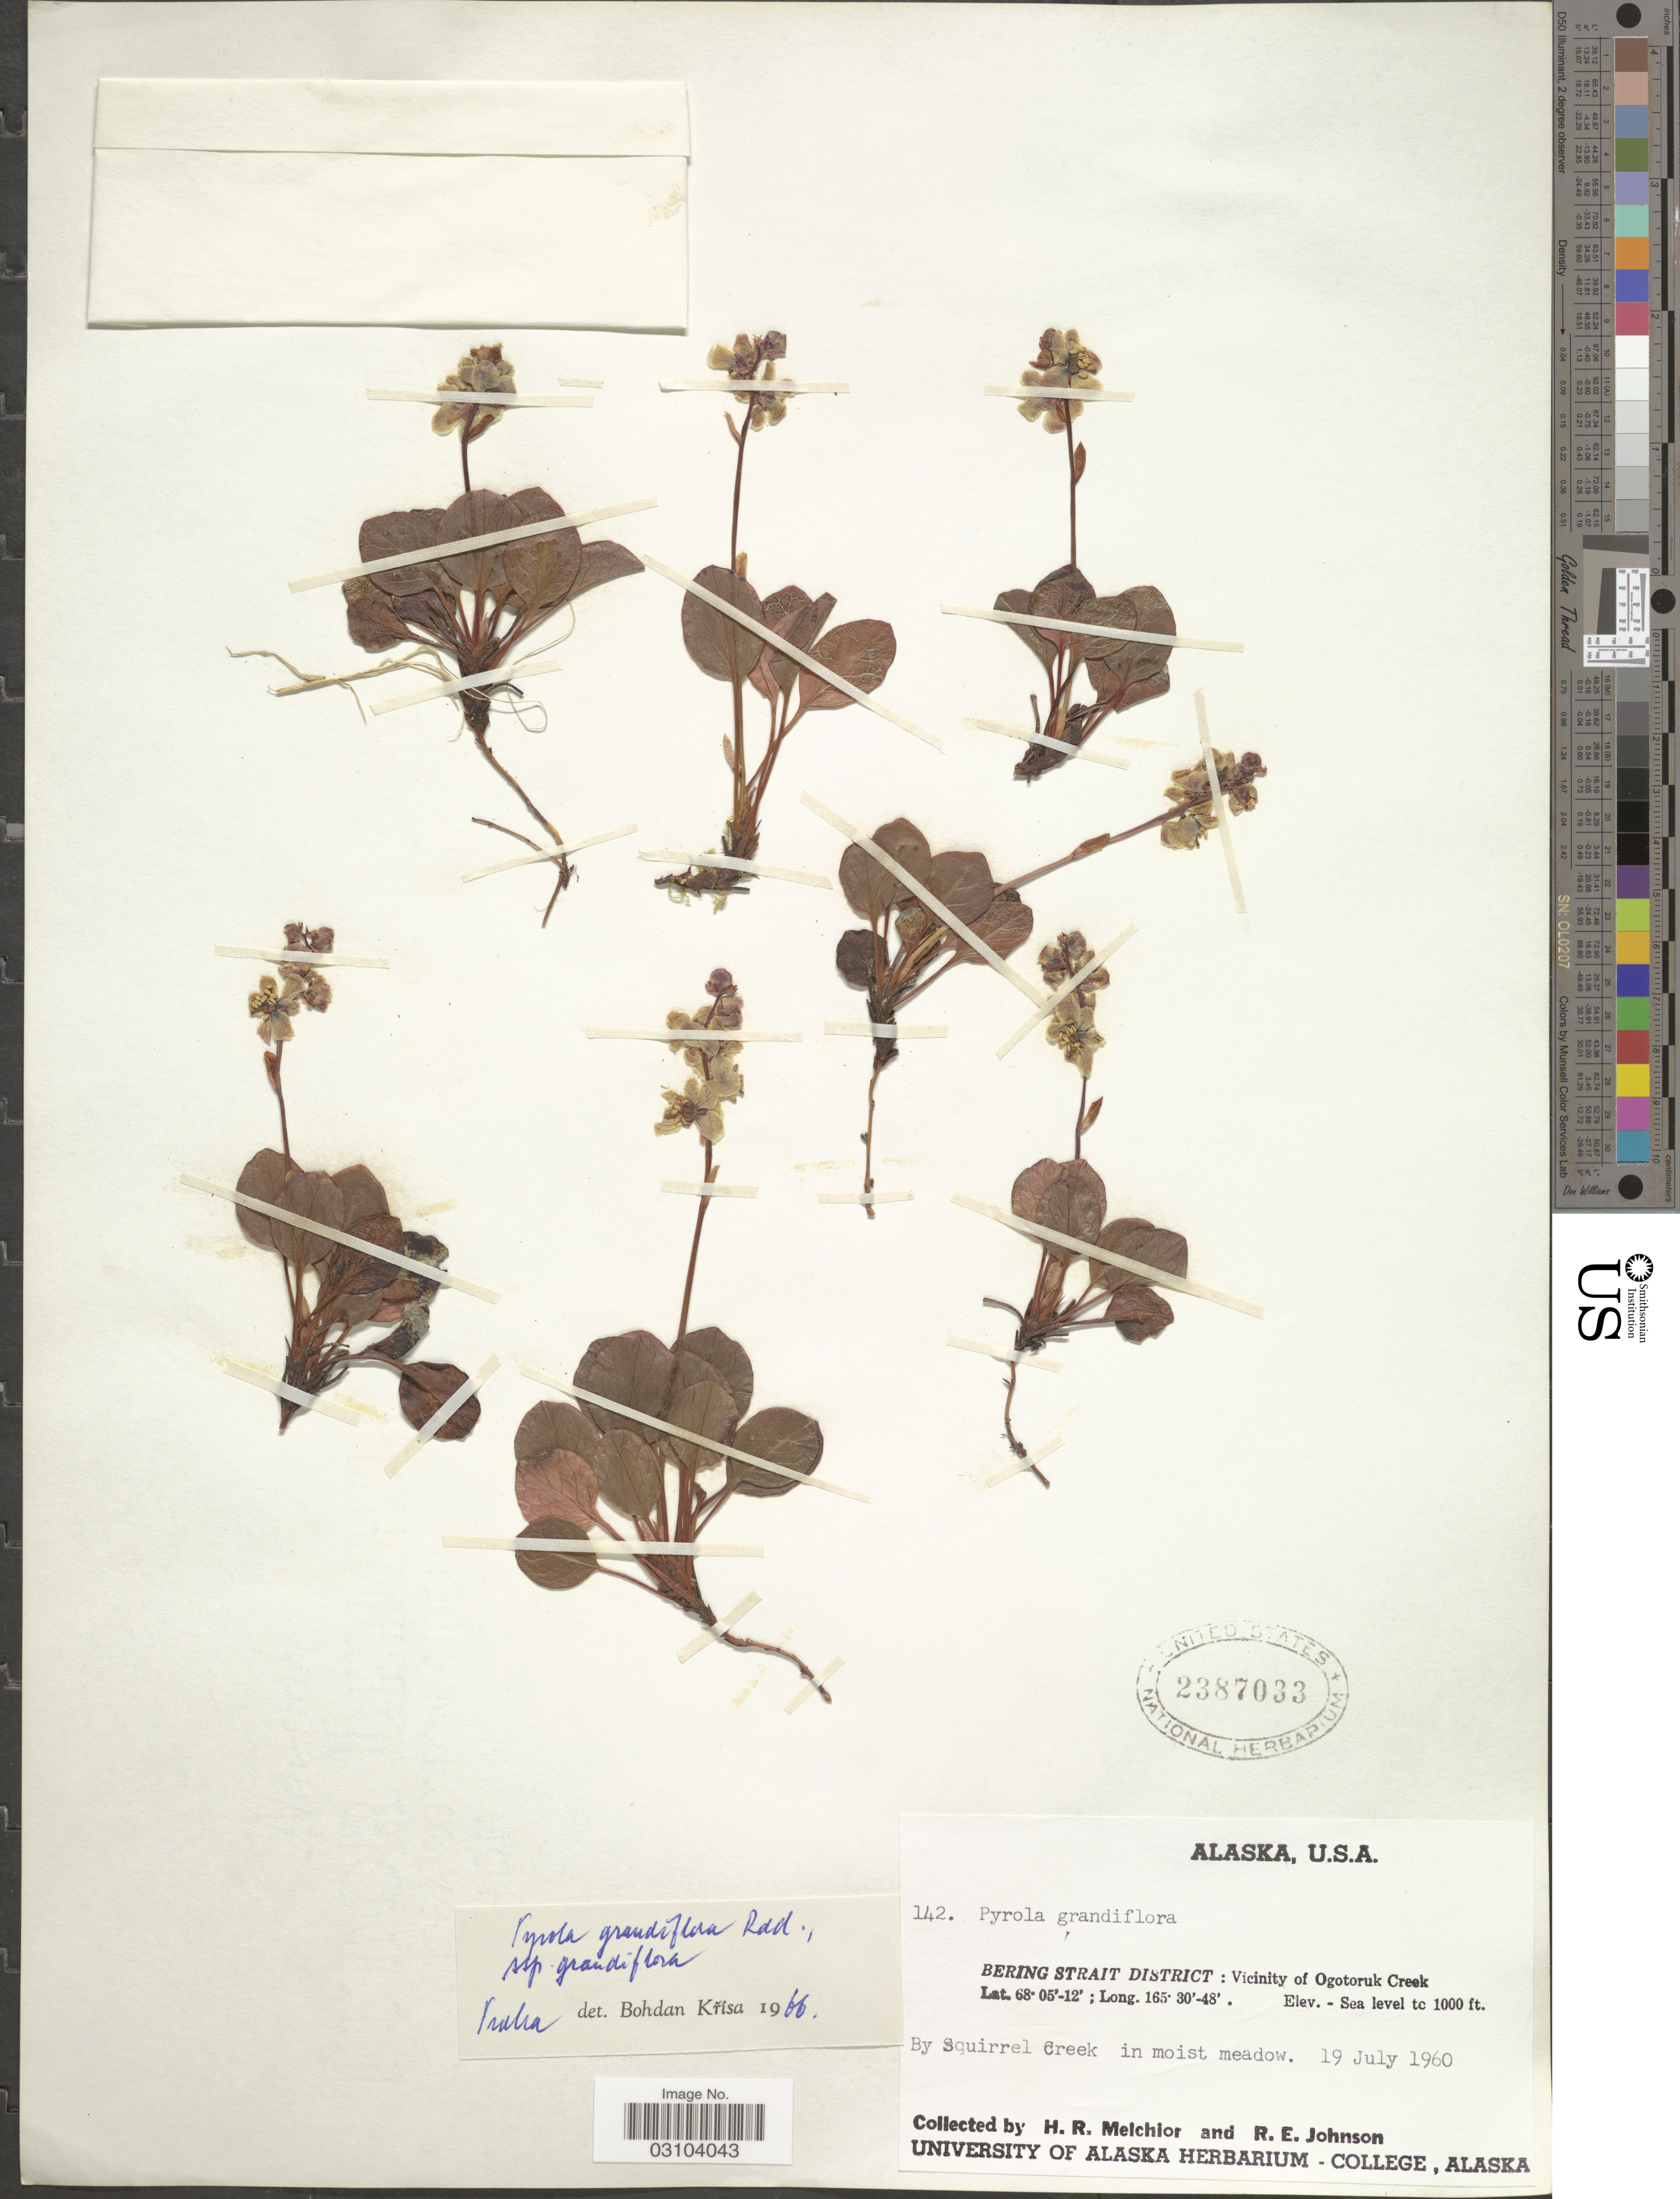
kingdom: Plantae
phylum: Tracheophyta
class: Magnoliopsida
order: Ericales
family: Ericaceae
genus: Pyrola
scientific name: Pyrola grandiflora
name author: Radius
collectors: H. R. Melchior & R. Johnson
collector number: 142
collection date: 1960-07-19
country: United States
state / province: Alaska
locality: Bering Strait District: Vicinity of Ogotoruk Creek. By Squirrel Creek.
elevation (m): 0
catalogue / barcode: US 2387033